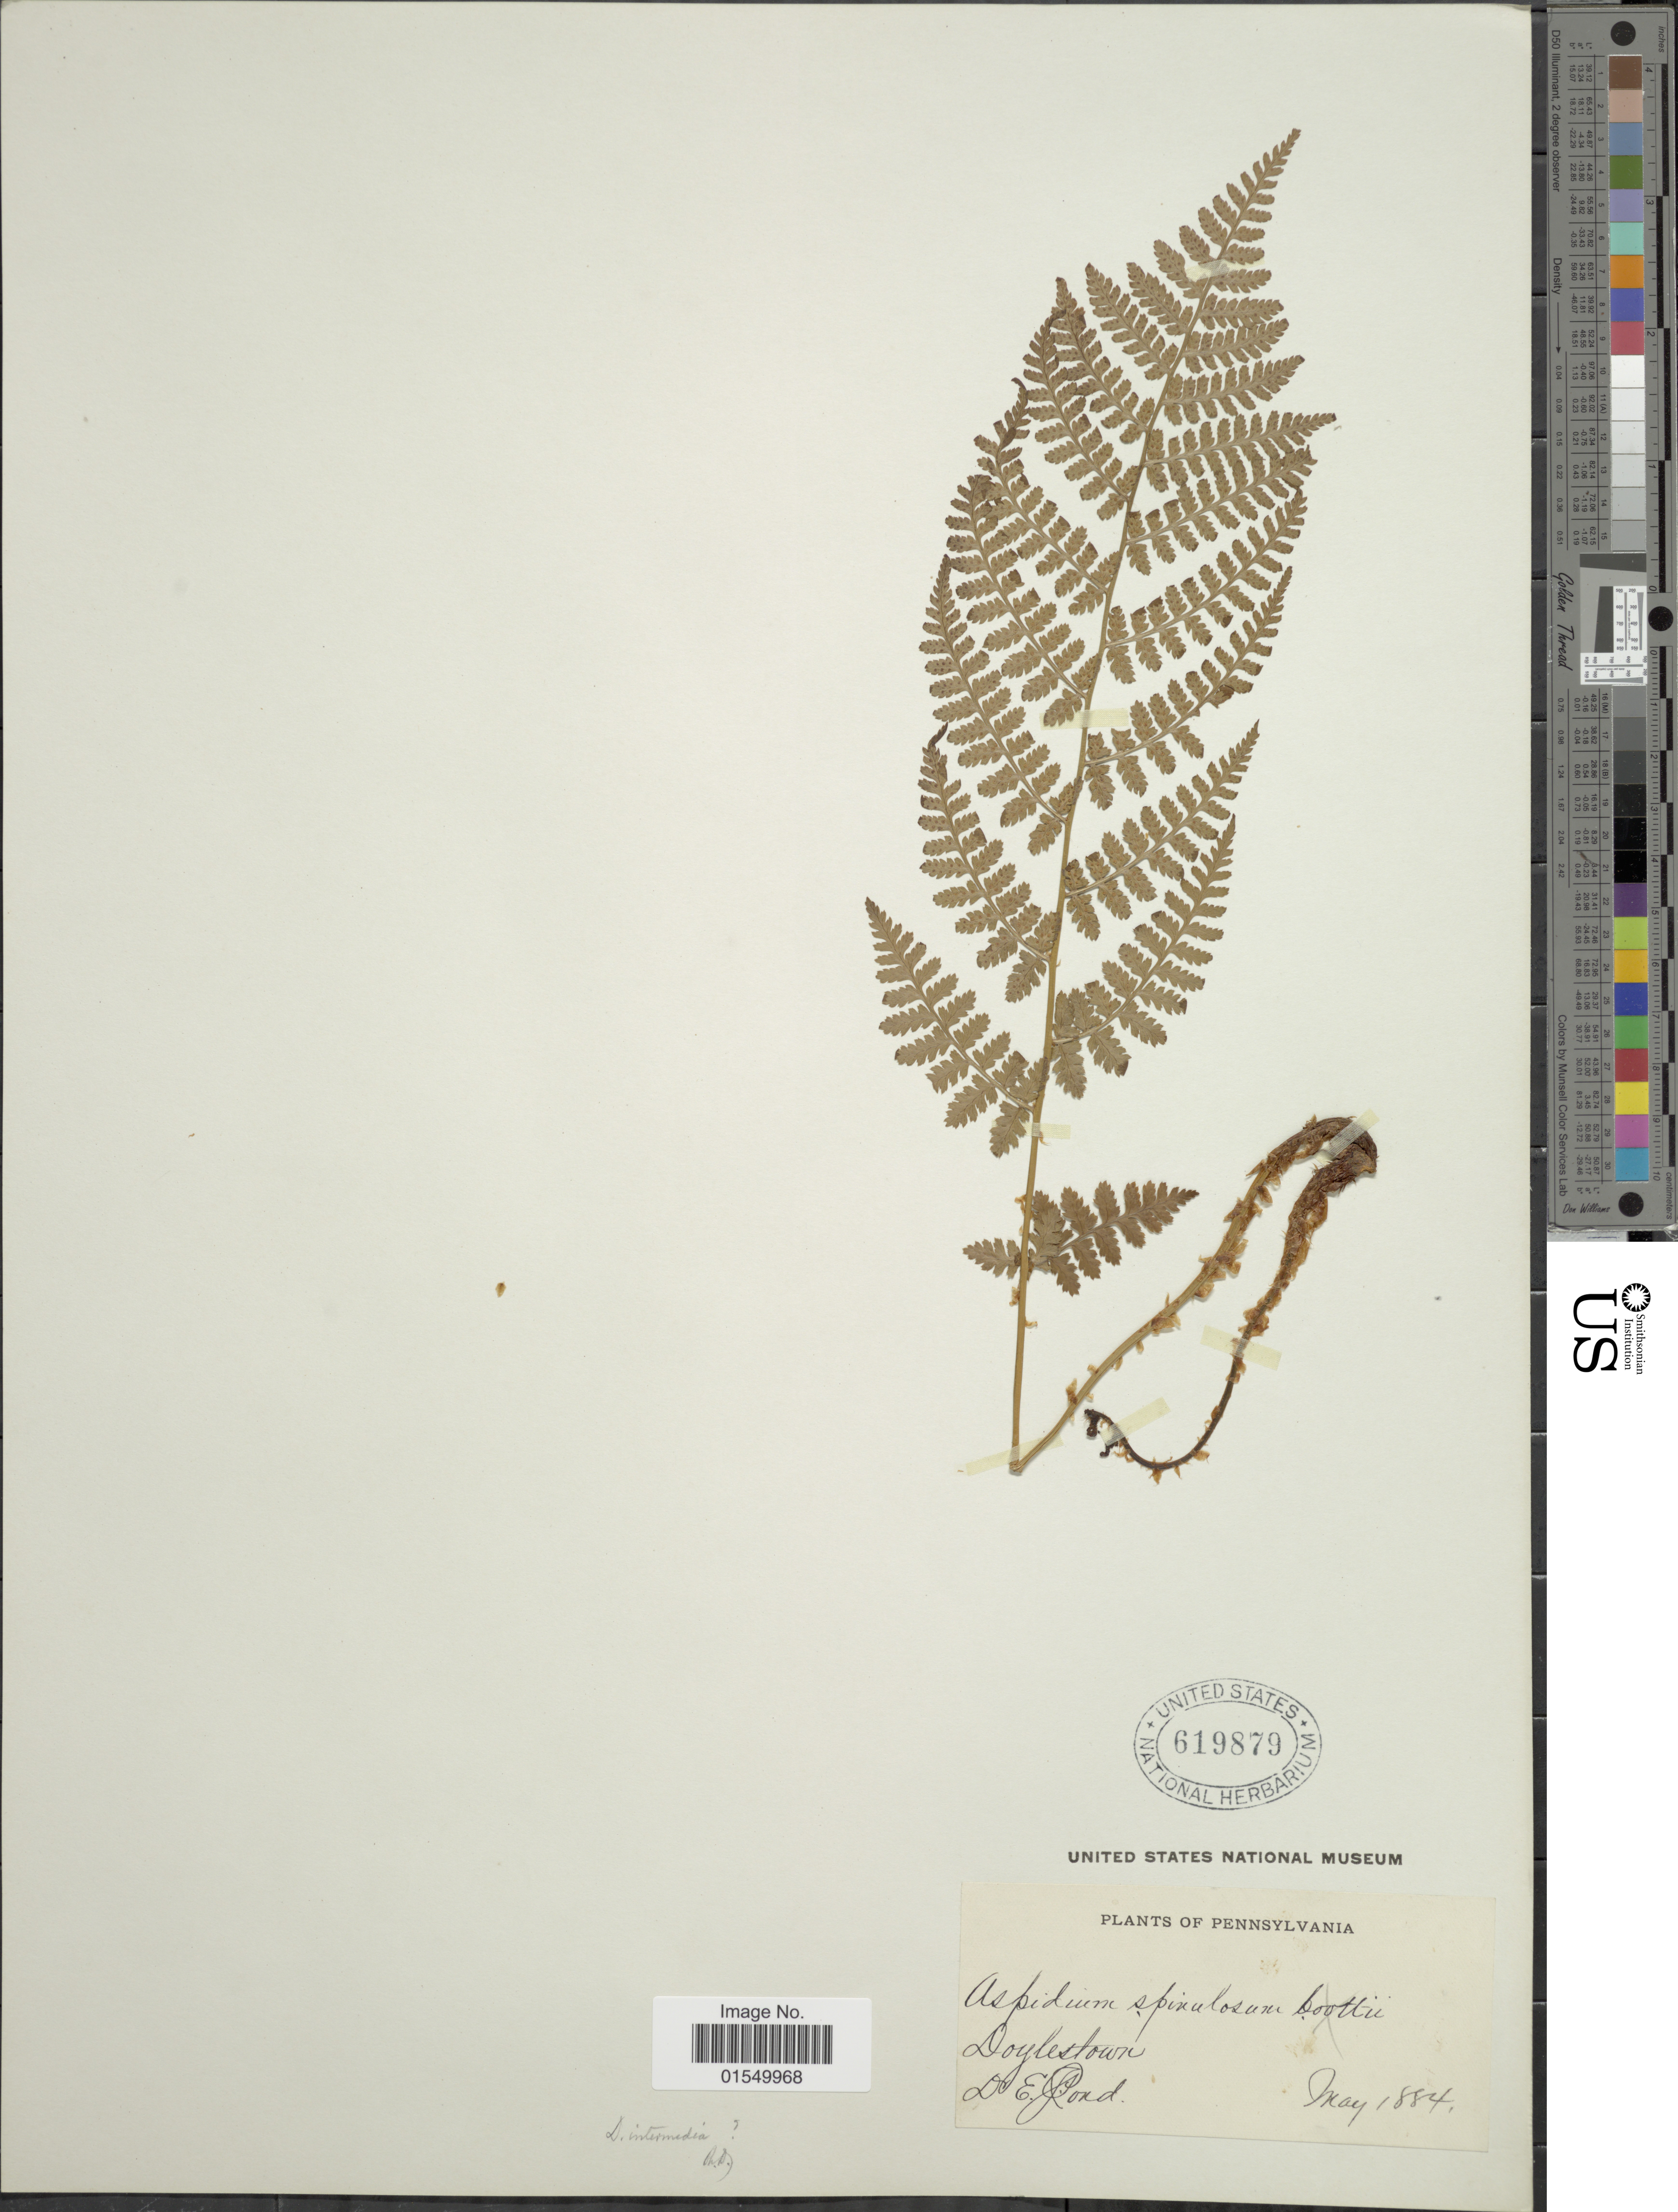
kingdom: Plantae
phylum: Tracheophyta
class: Polypodiopsida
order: Polypodiales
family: Dryopteridaceae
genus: Dryopteris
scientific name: Dryopteris x boottii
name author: Underw.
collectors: O. V. Polunin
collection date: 1884-05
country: United States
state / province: Pennsylvania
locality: Doylestown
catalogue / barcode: US 619879